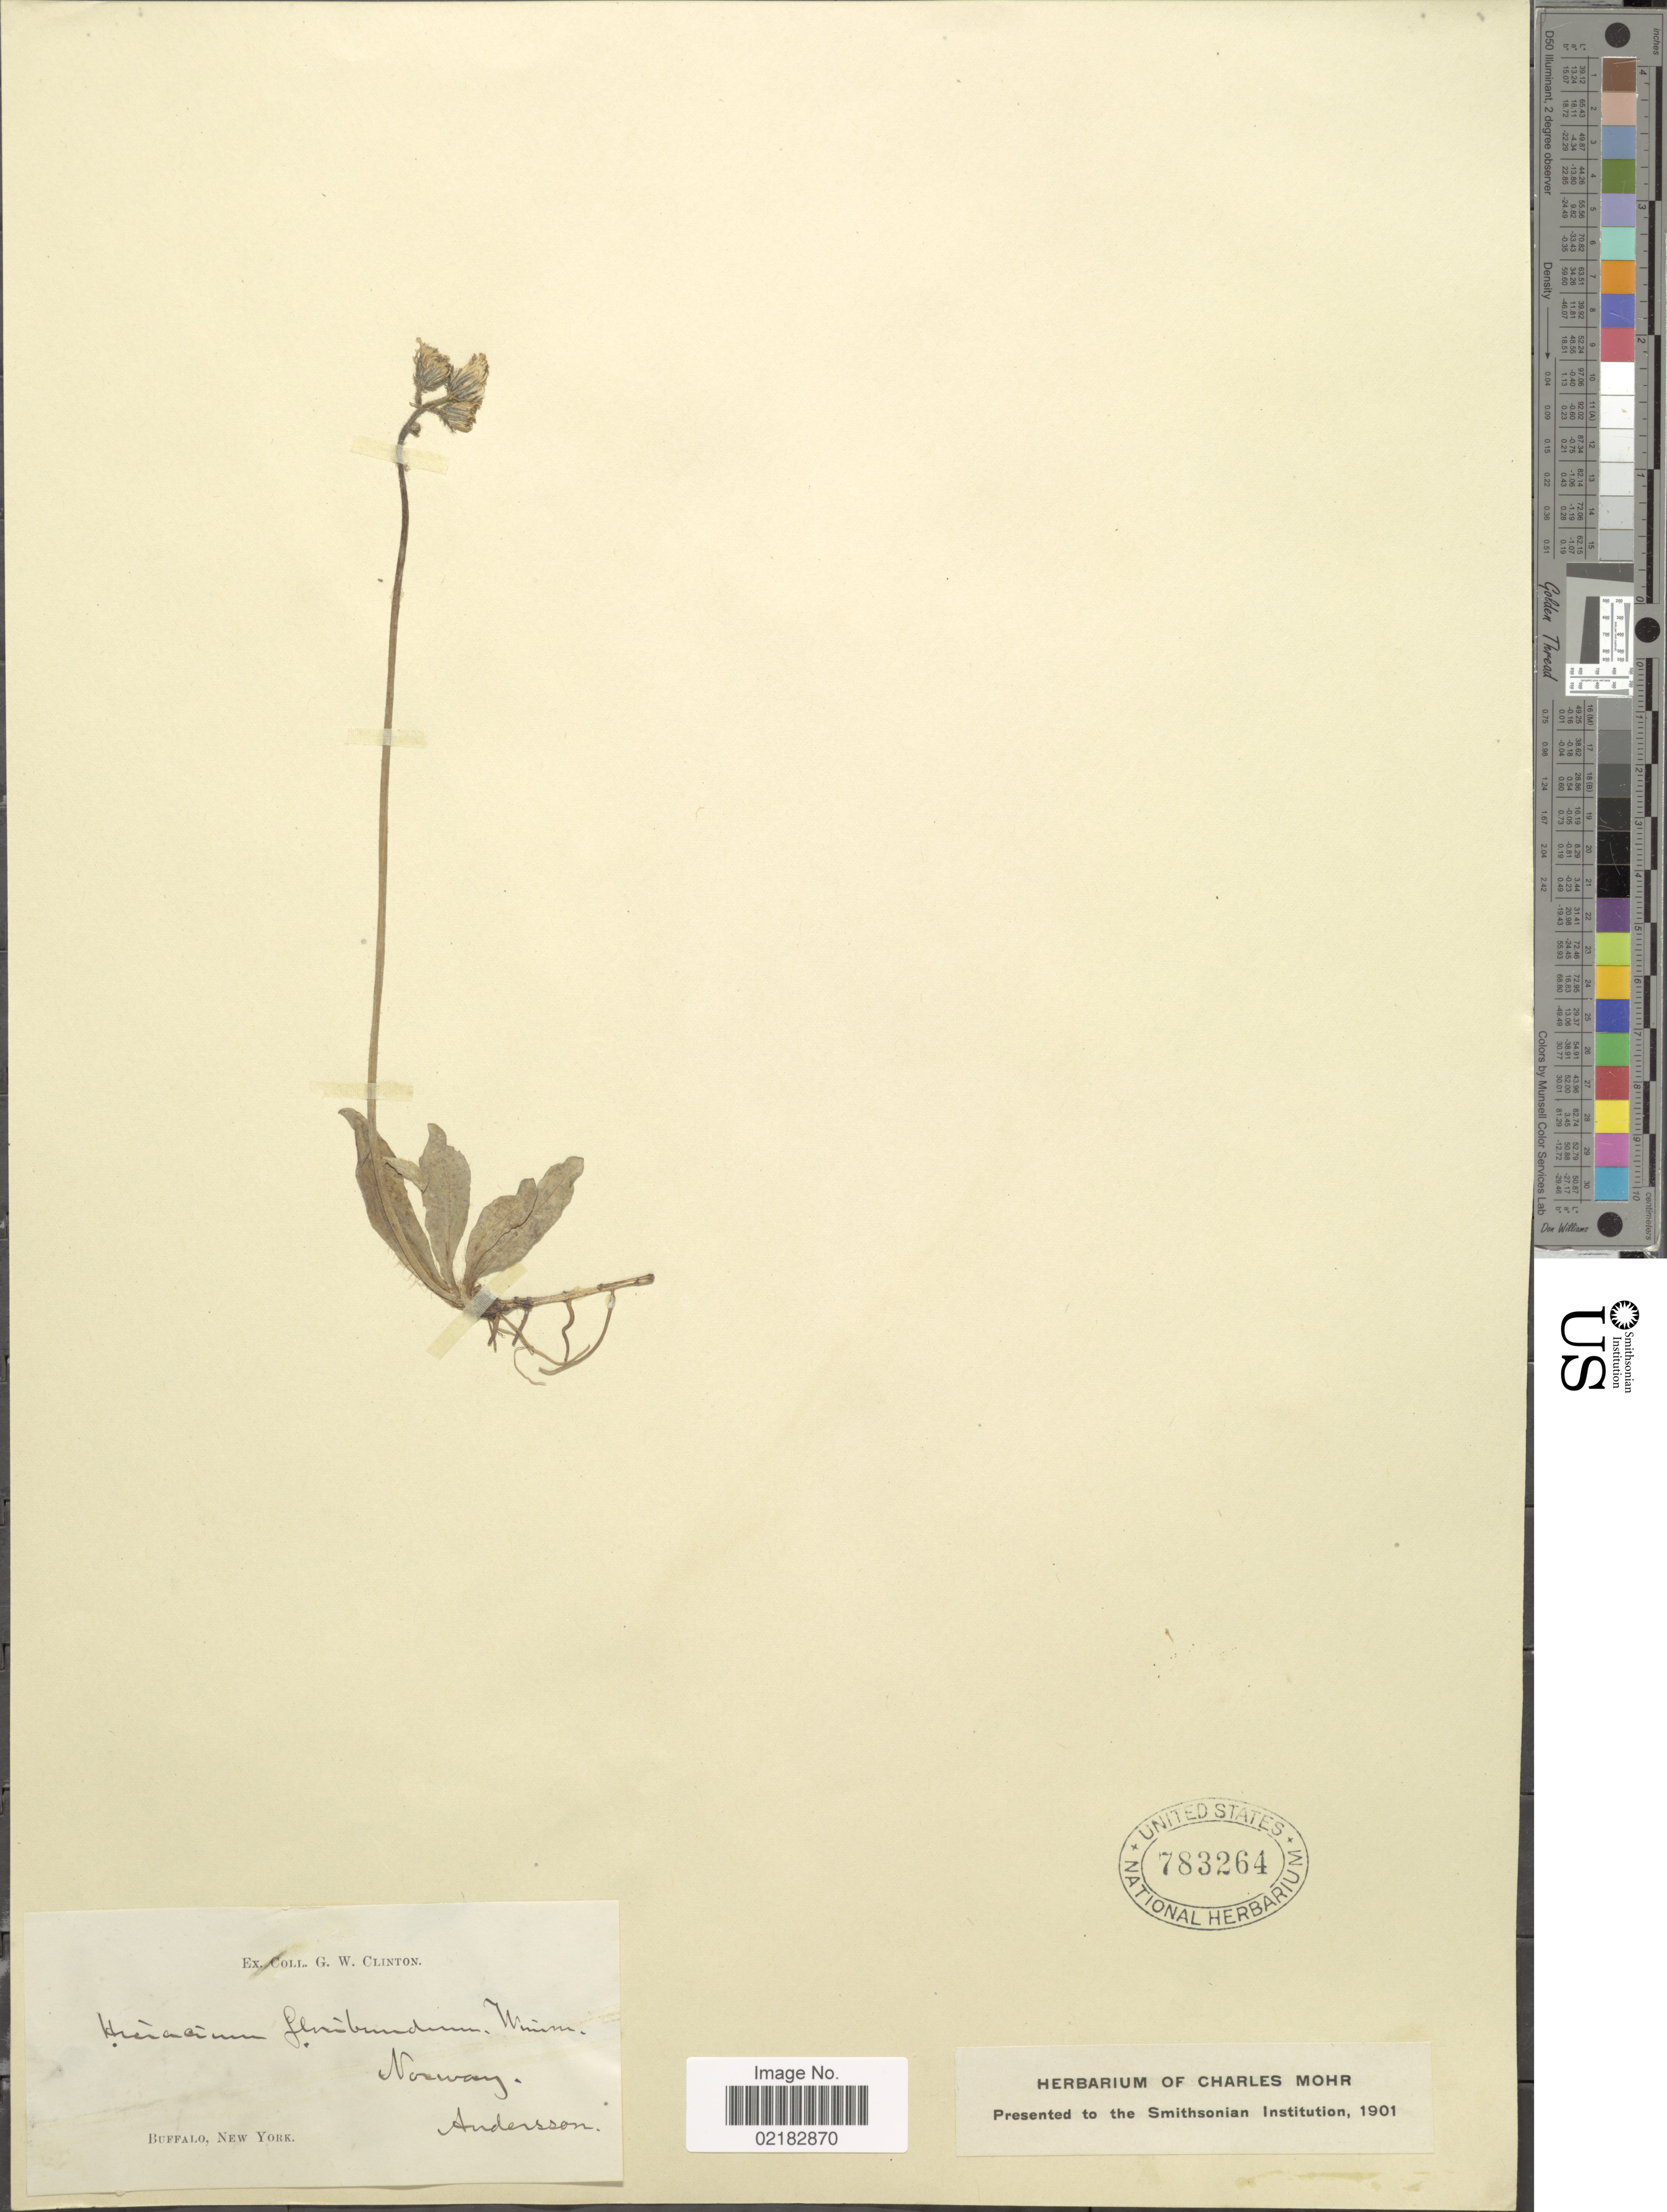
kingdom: Plantae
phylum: Tracheophyta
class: Magnoliopsida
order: Asterales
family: Asteraceae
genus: Pilosella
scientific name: Pilosella floribunda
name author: (Wimm. & Grab.) Fr. a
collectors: Andersson, --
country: Norway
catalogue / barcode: US 783264